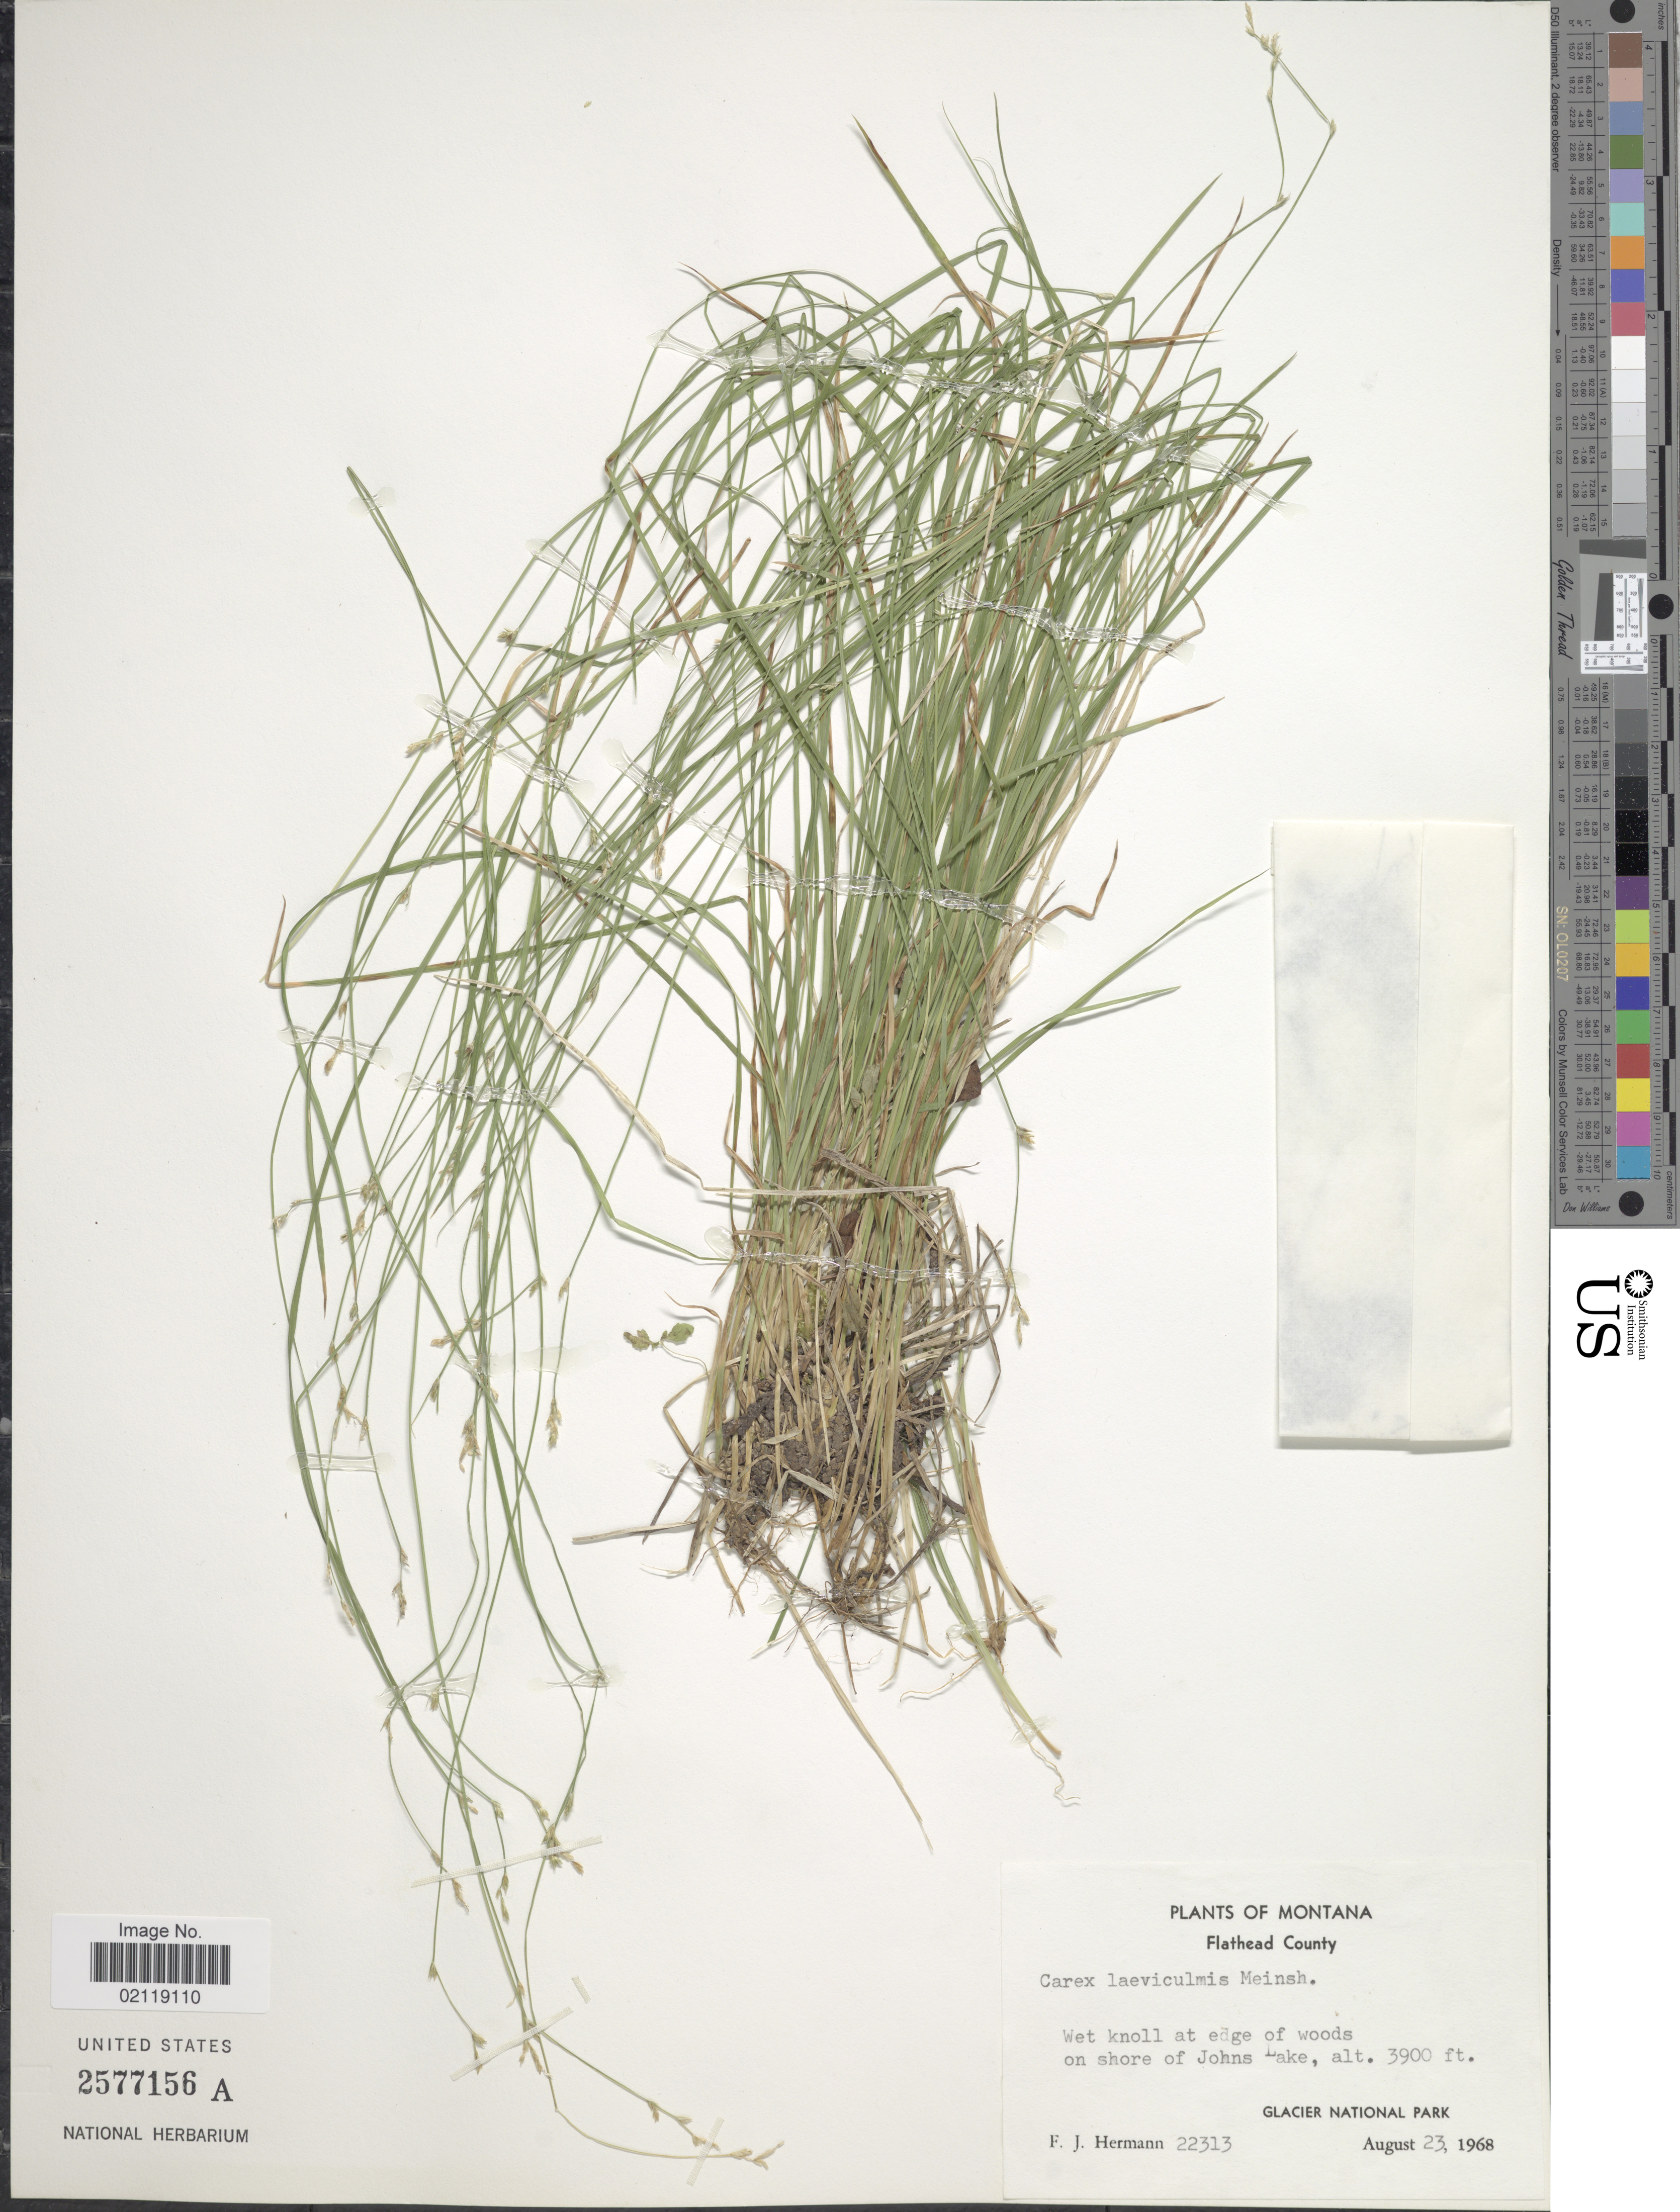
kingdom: Plantae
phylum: Tracheophyta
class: Liliopsida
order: Poales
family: Cyperaceae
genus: Carex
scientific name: Carex laeviculmis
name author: Meinsh.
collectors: F. J. Hermann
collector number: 22313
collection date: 1968-08-23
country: United States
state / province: Montana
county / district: Flathead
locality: Wet knoll at edge of woods on shore of Johns Lake, Glacier National Park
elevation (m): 1189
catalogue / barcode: US 2577156A